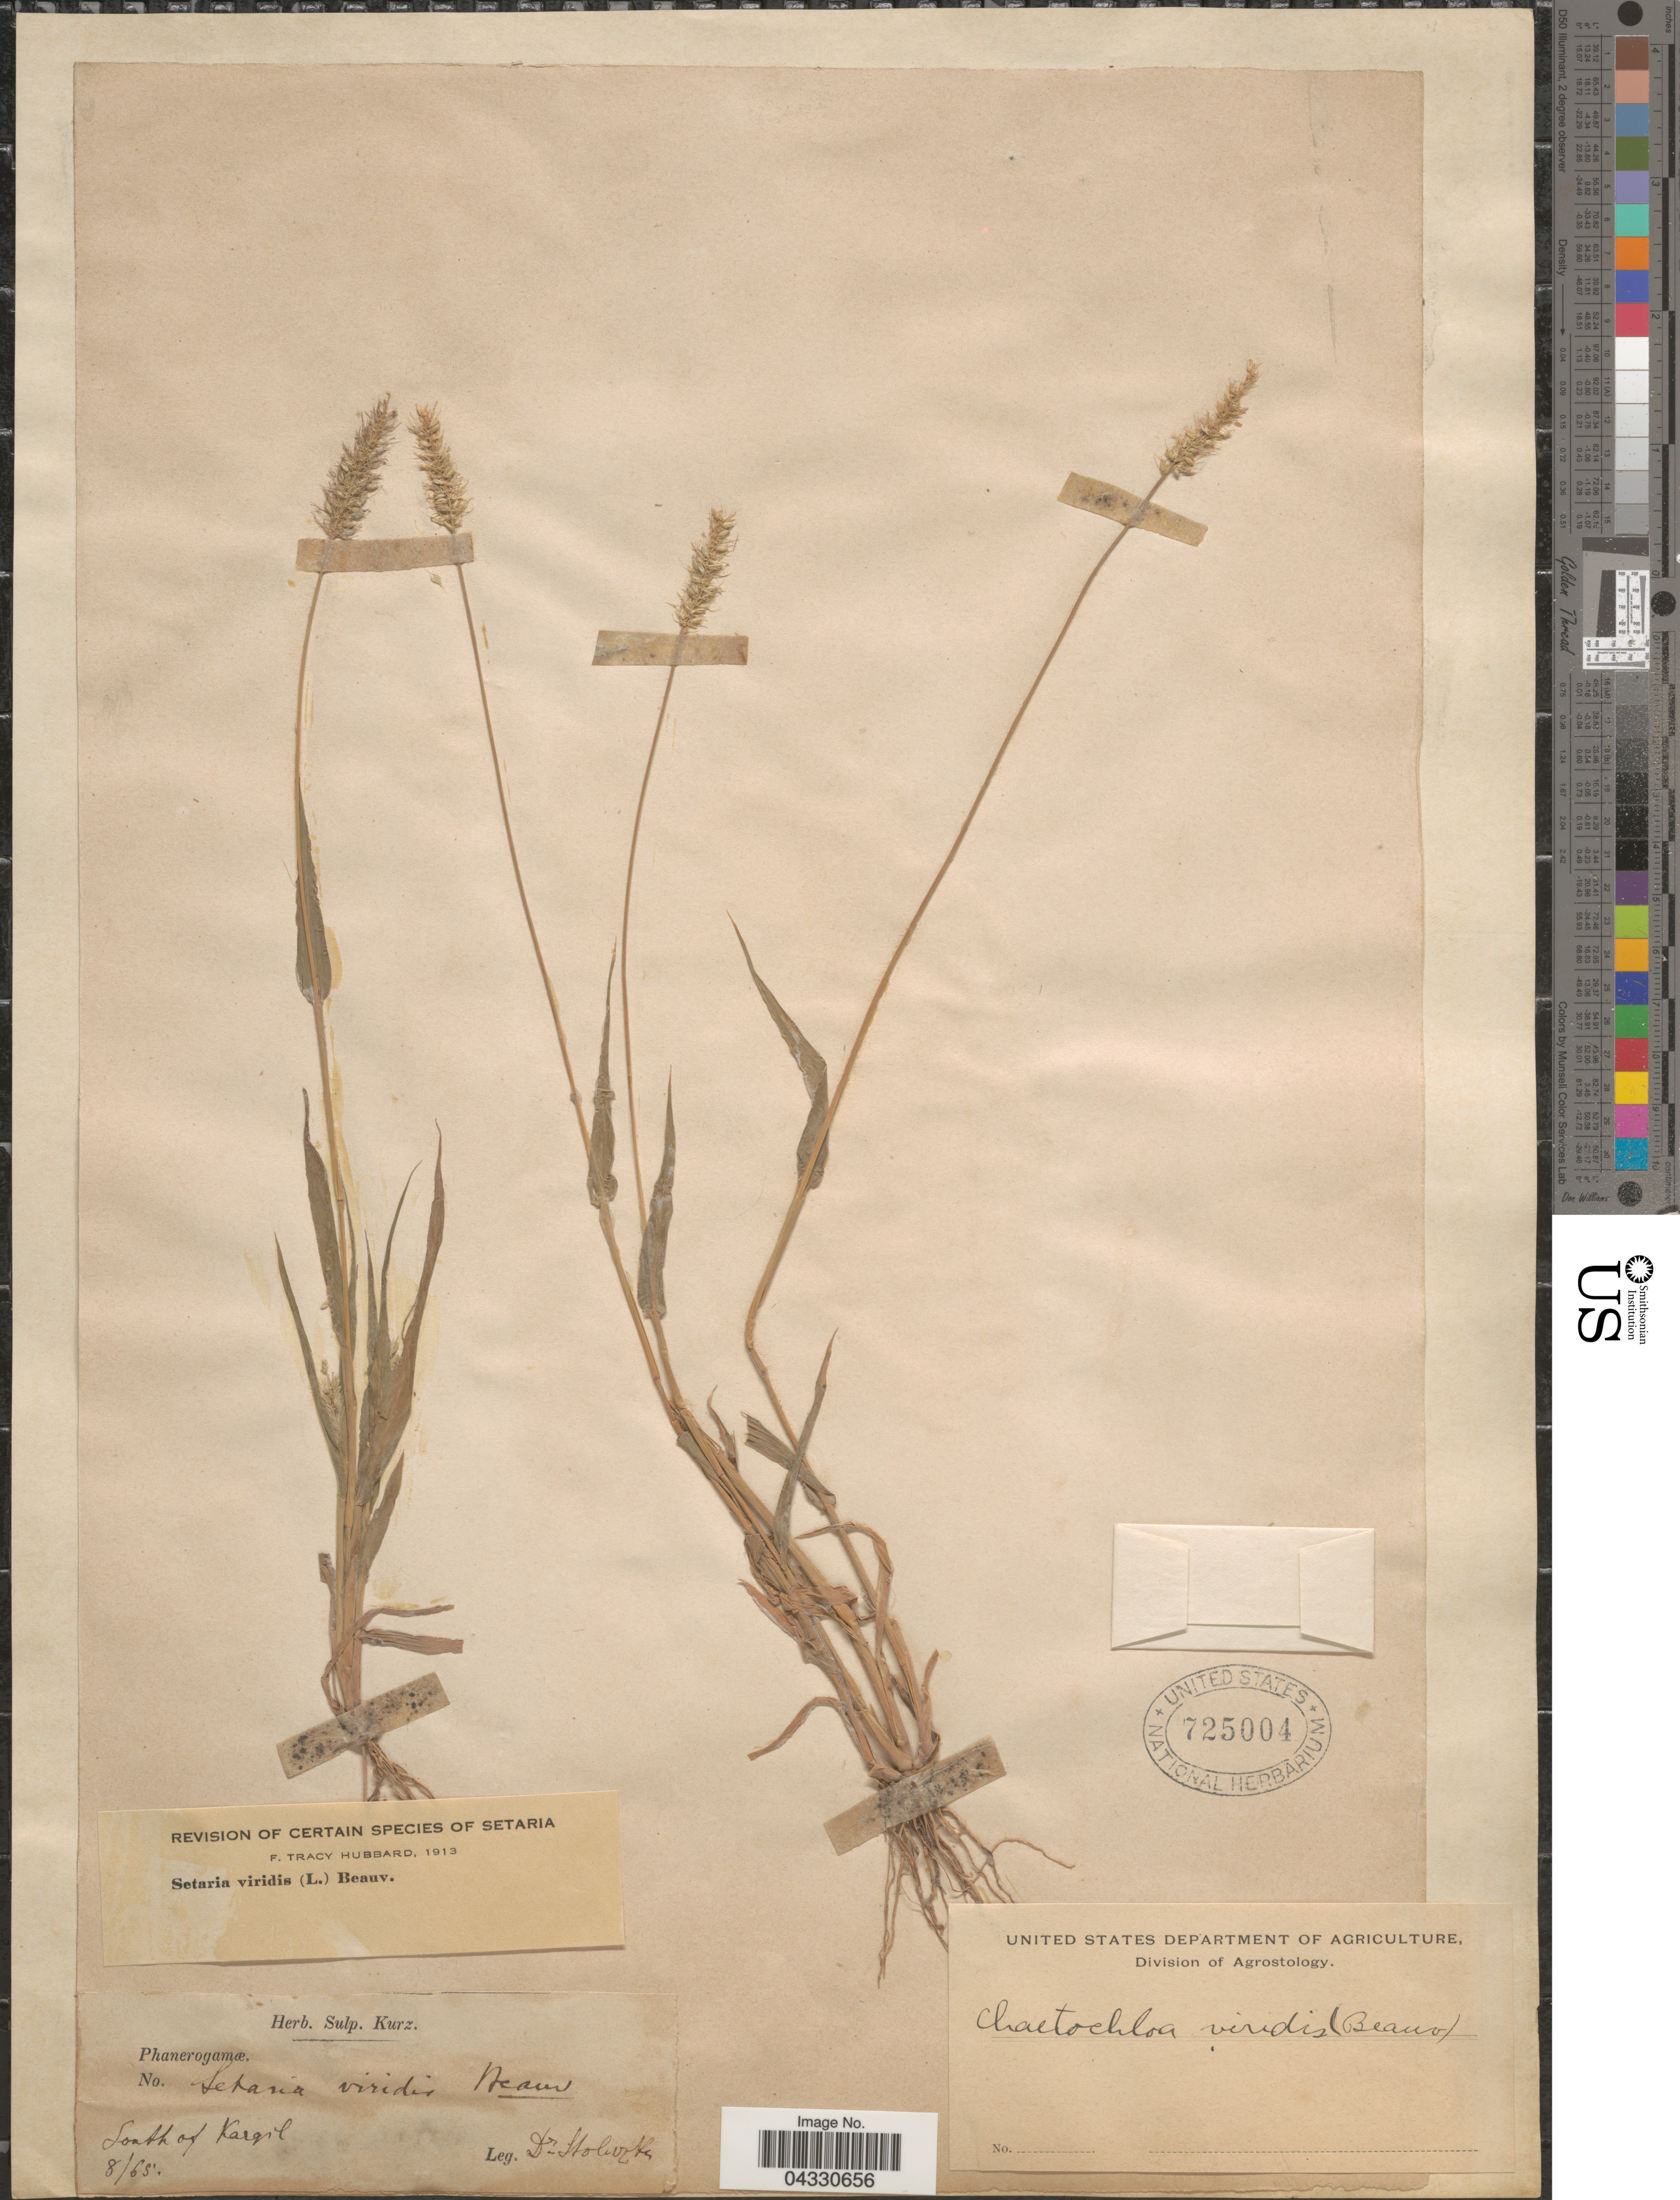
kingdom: Plantae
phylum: Tracheophyta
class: Liliopsida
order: Poales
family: Poaceae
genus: Setaria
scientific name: Setaria viridis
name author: (L.) P. Beauv.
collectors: Stolizk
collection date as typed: Transcribed d/m/y: /8/65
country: India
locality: South of Kargil.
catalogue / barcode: US 725004